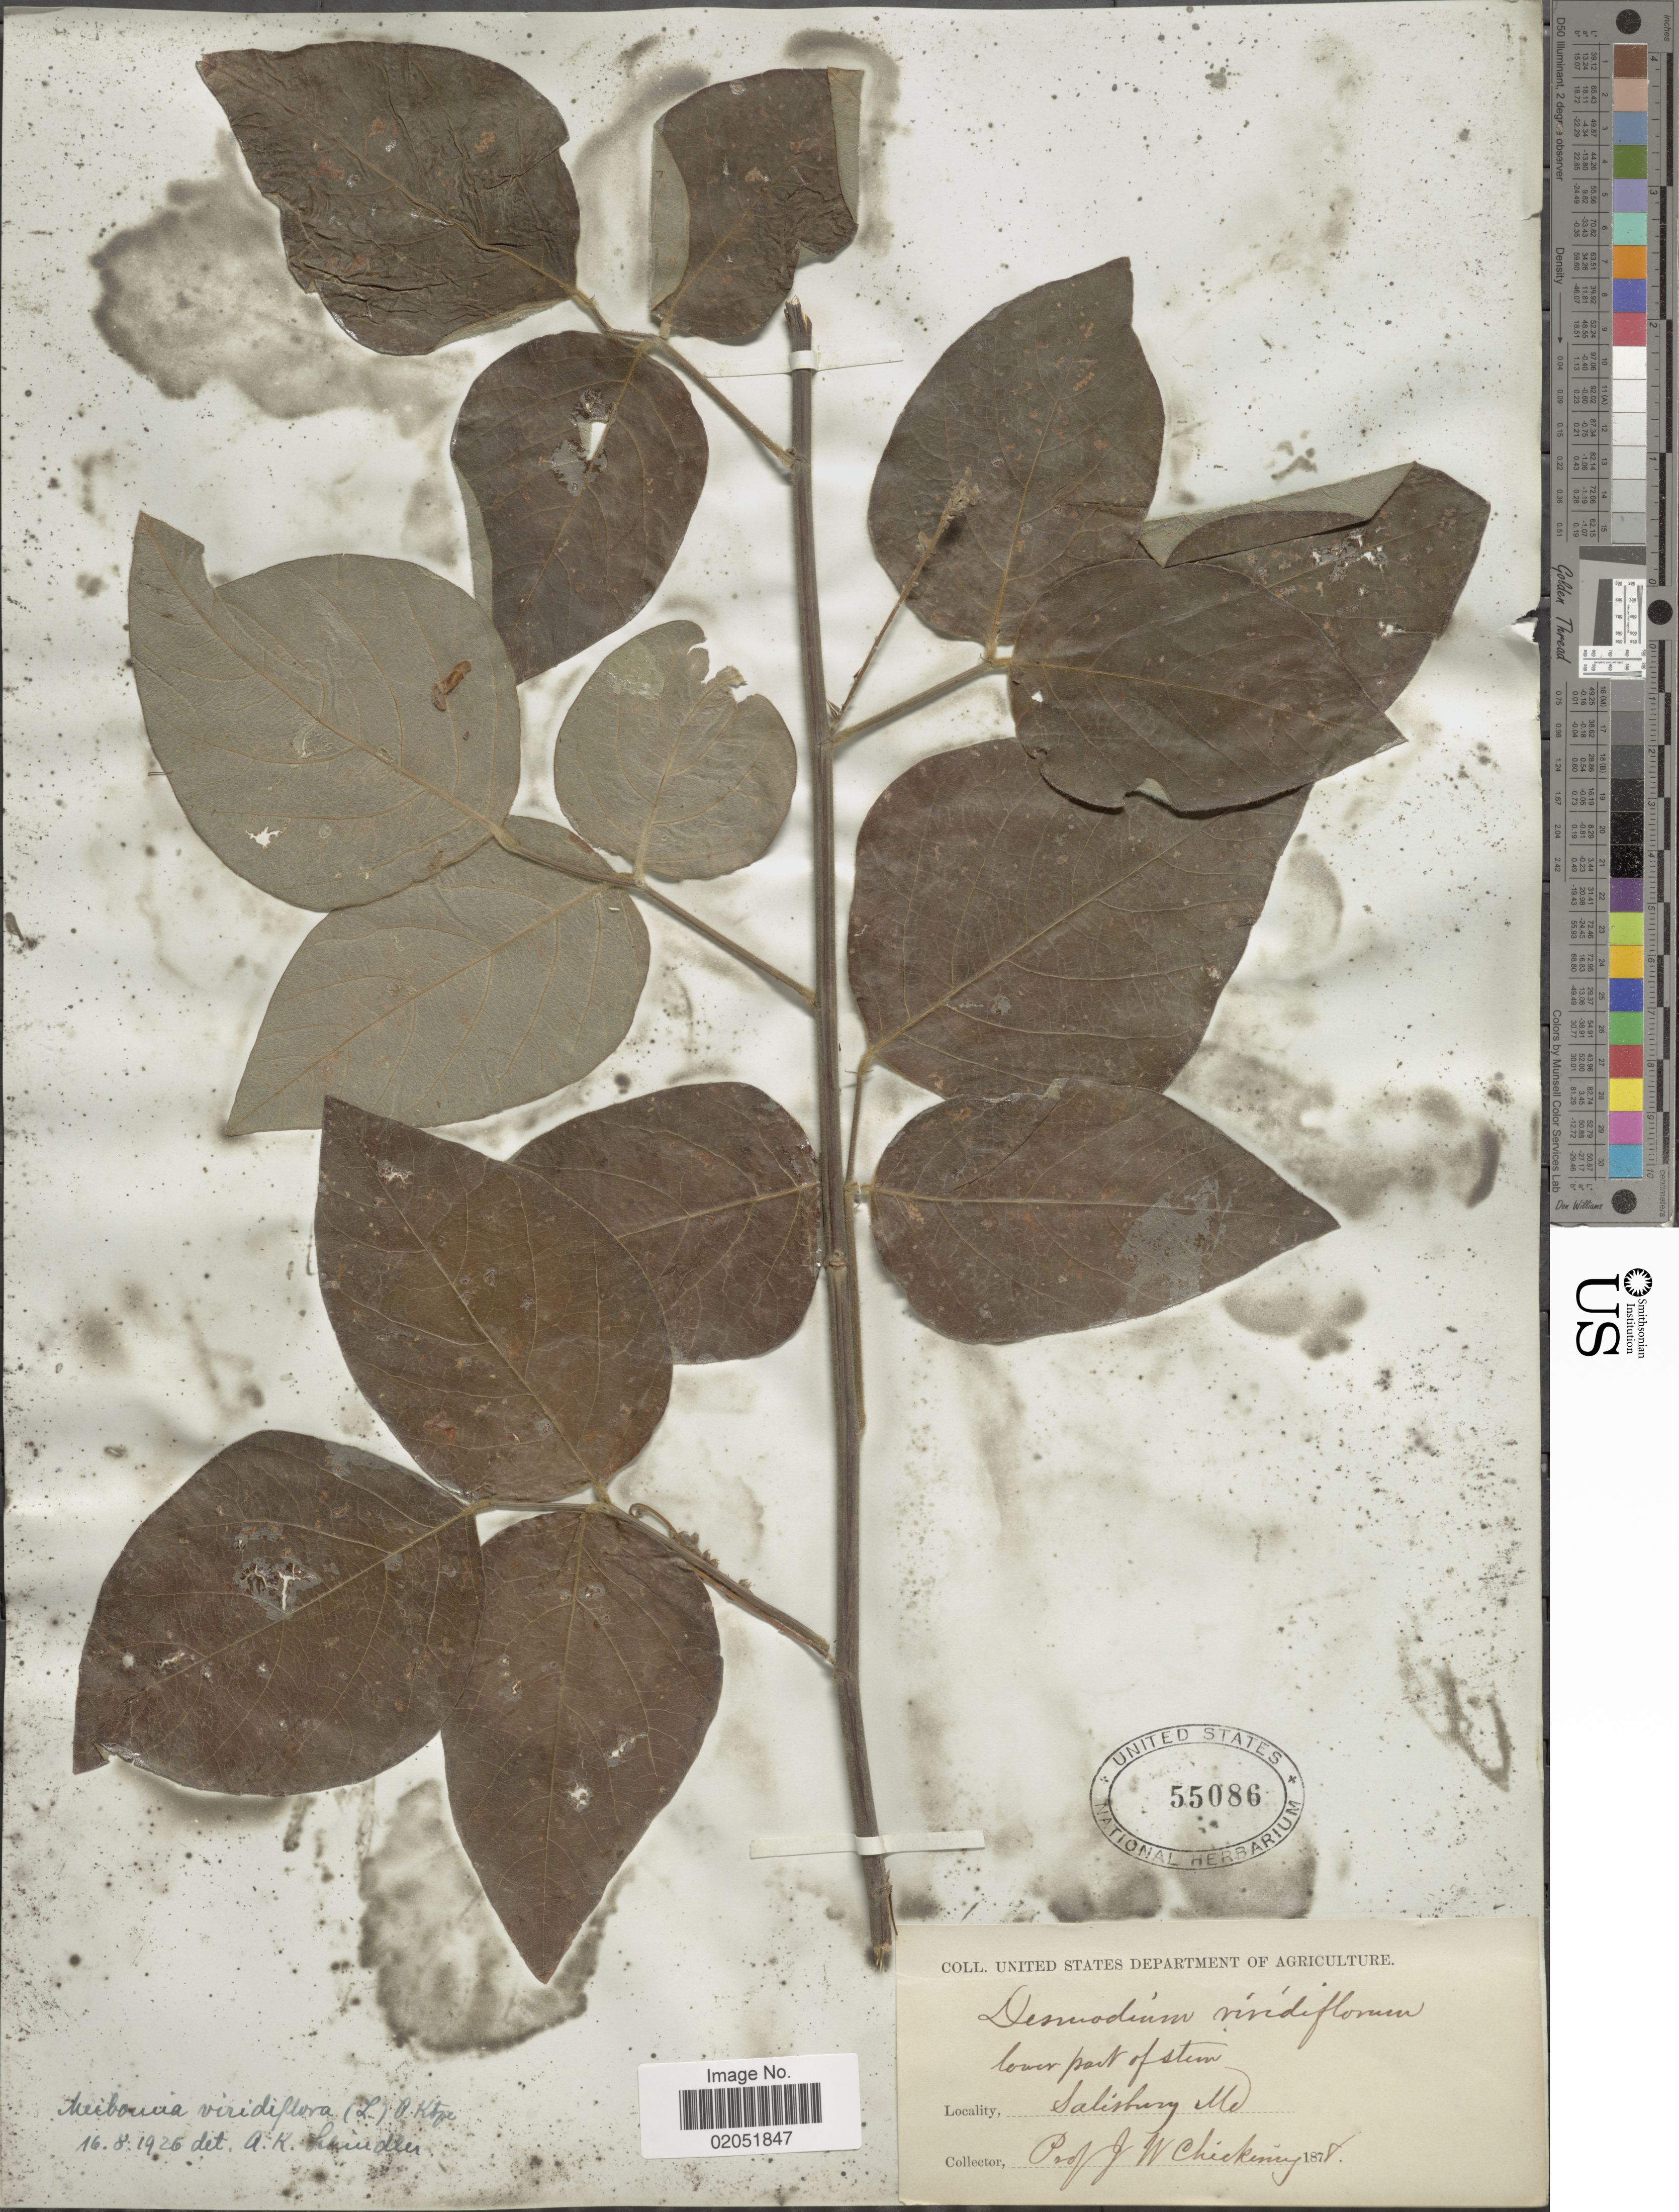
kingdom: Plantae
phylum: Tracheophyta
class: Magnoliopsida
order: Fabales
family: Fabaceae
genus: Desmodium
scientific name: Desmodium viridiflorum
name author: (L.) DC.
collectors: J. Chickering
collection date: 1878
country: United States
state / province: Maryland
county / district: Wicomico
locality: Lower part of stem, Salisbury Md.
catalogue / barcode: US 55086